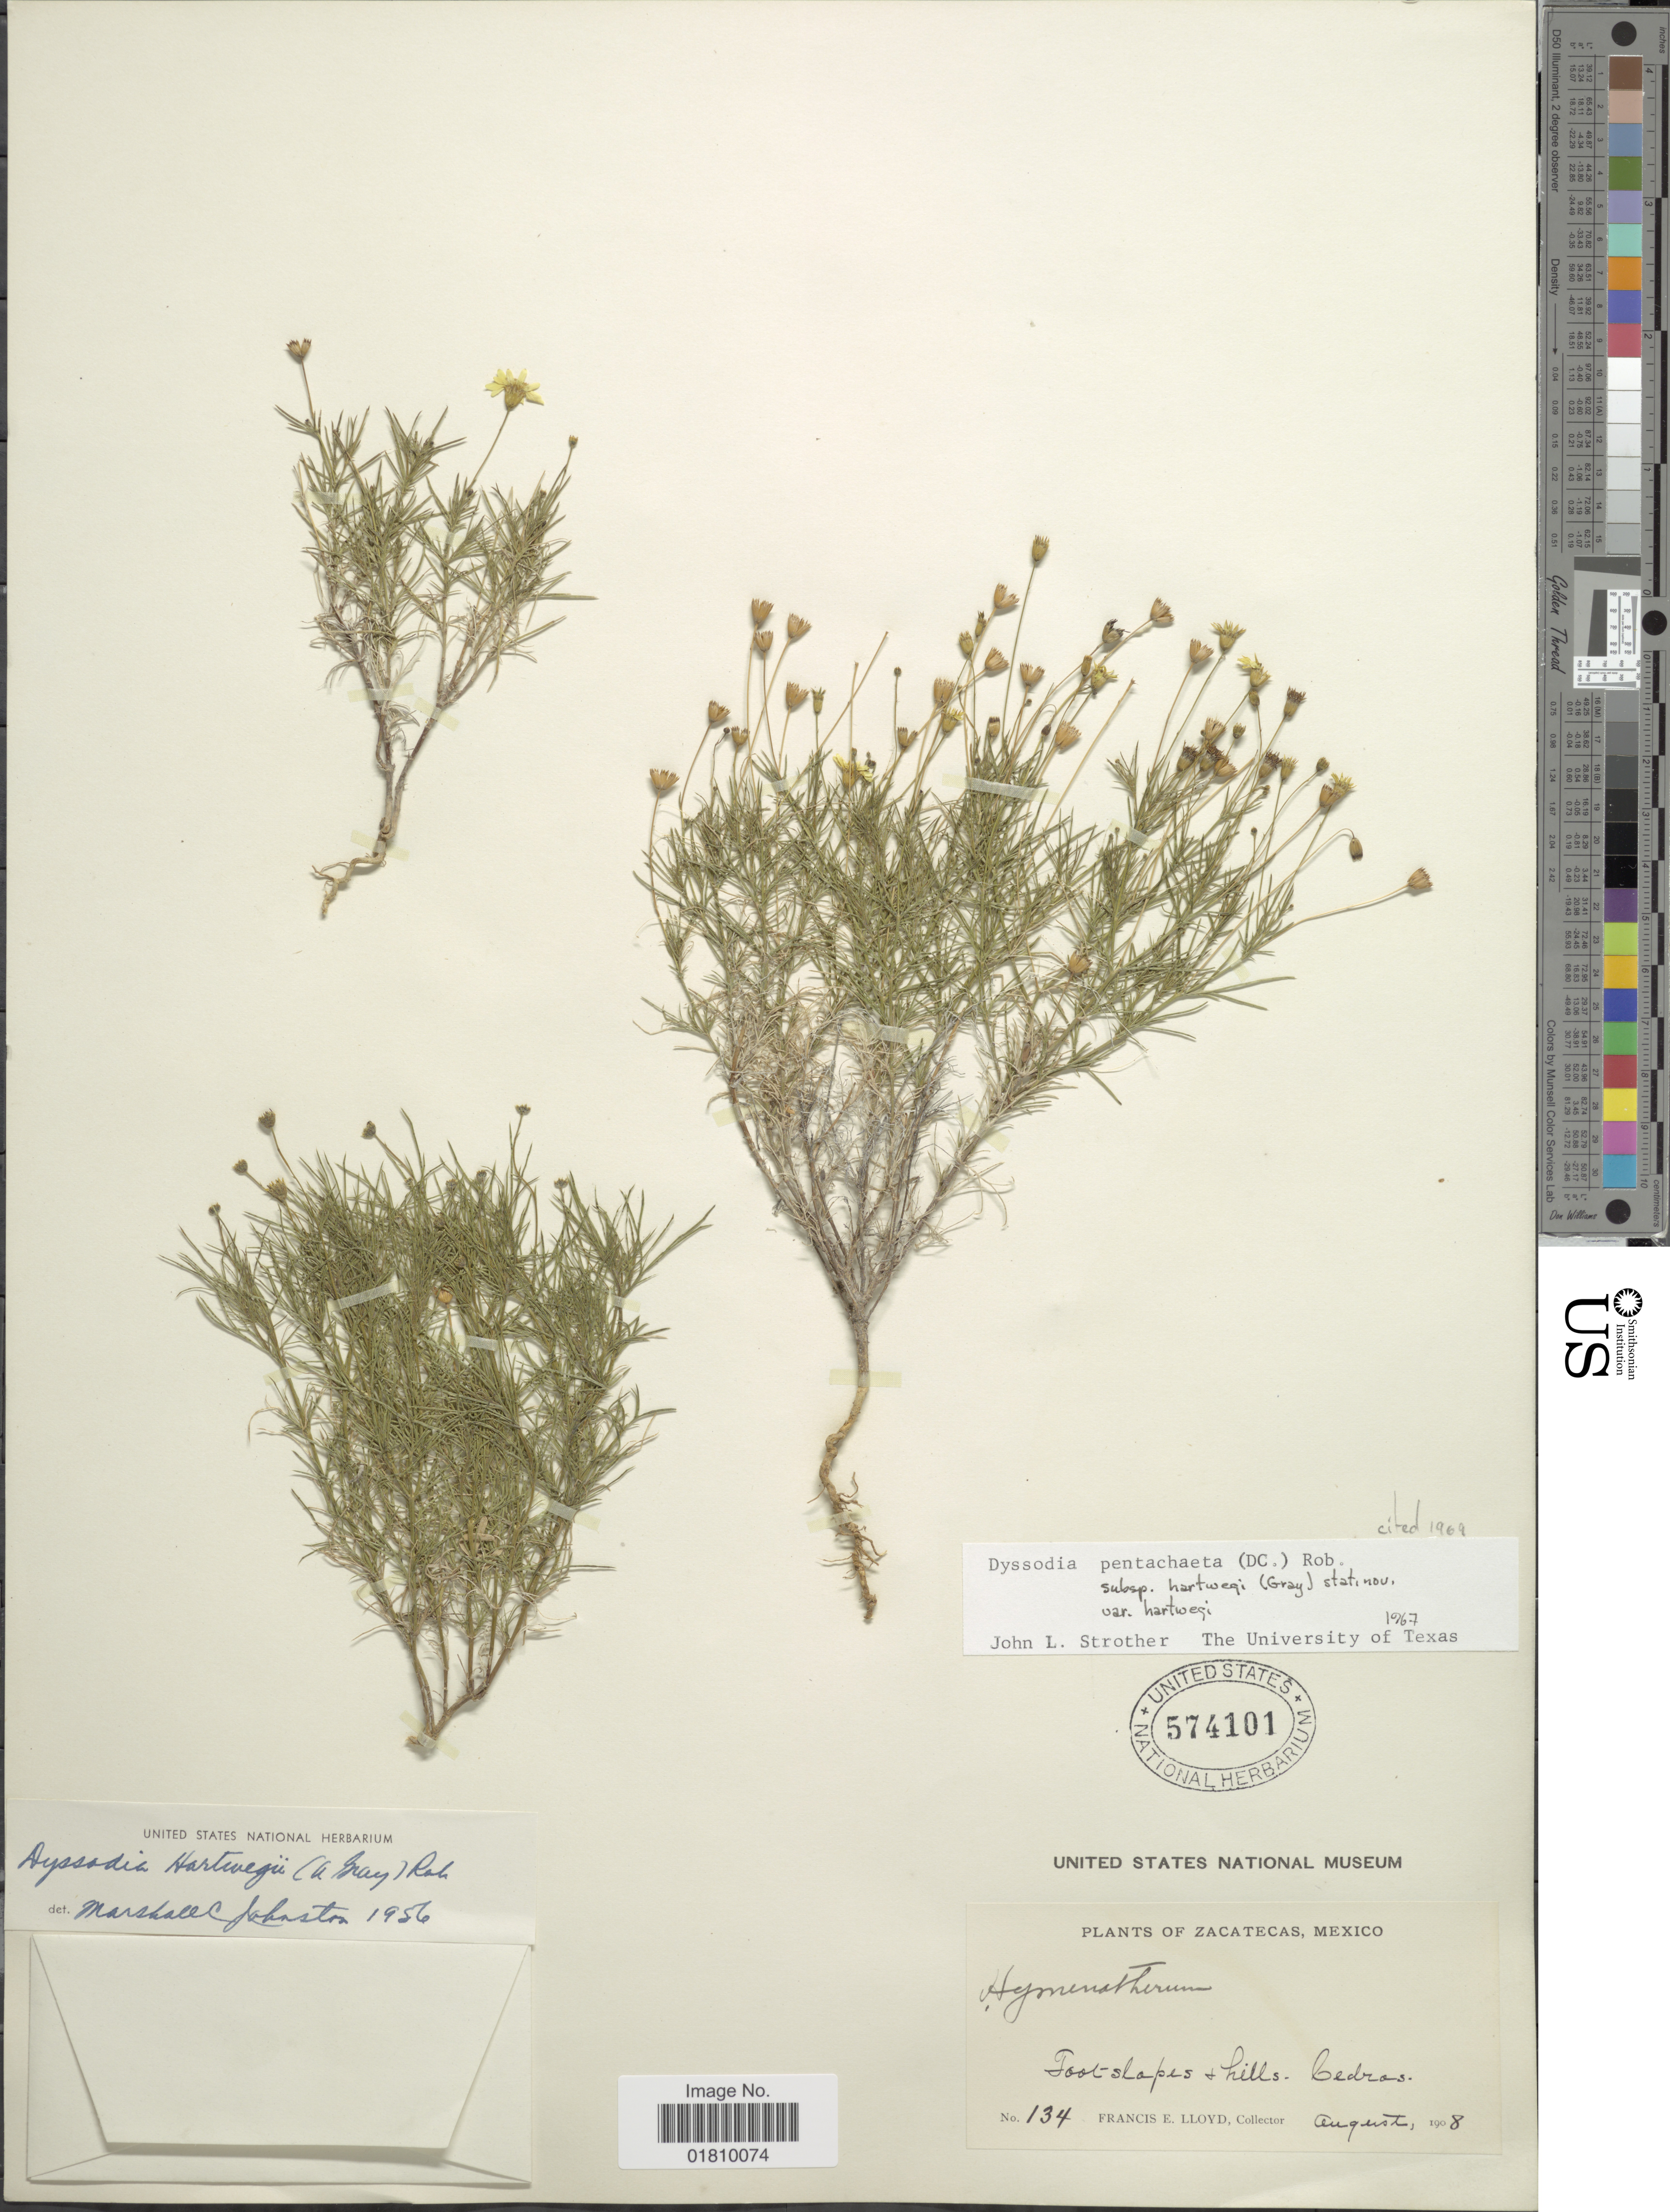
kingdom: Plantae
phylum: Tracheophyta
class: Magnoliopsida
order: Asterales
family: Asteraceae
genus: Thymophylla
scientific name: Thymophylla pentachaeta var. hartwegii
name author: (A. Gray) Strother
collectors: Lloyd, C. E.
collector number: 134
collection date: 1908-08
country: Mexico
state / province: Zacatecas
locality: Footslopes + hlls, Cedras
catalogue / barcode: US 574101